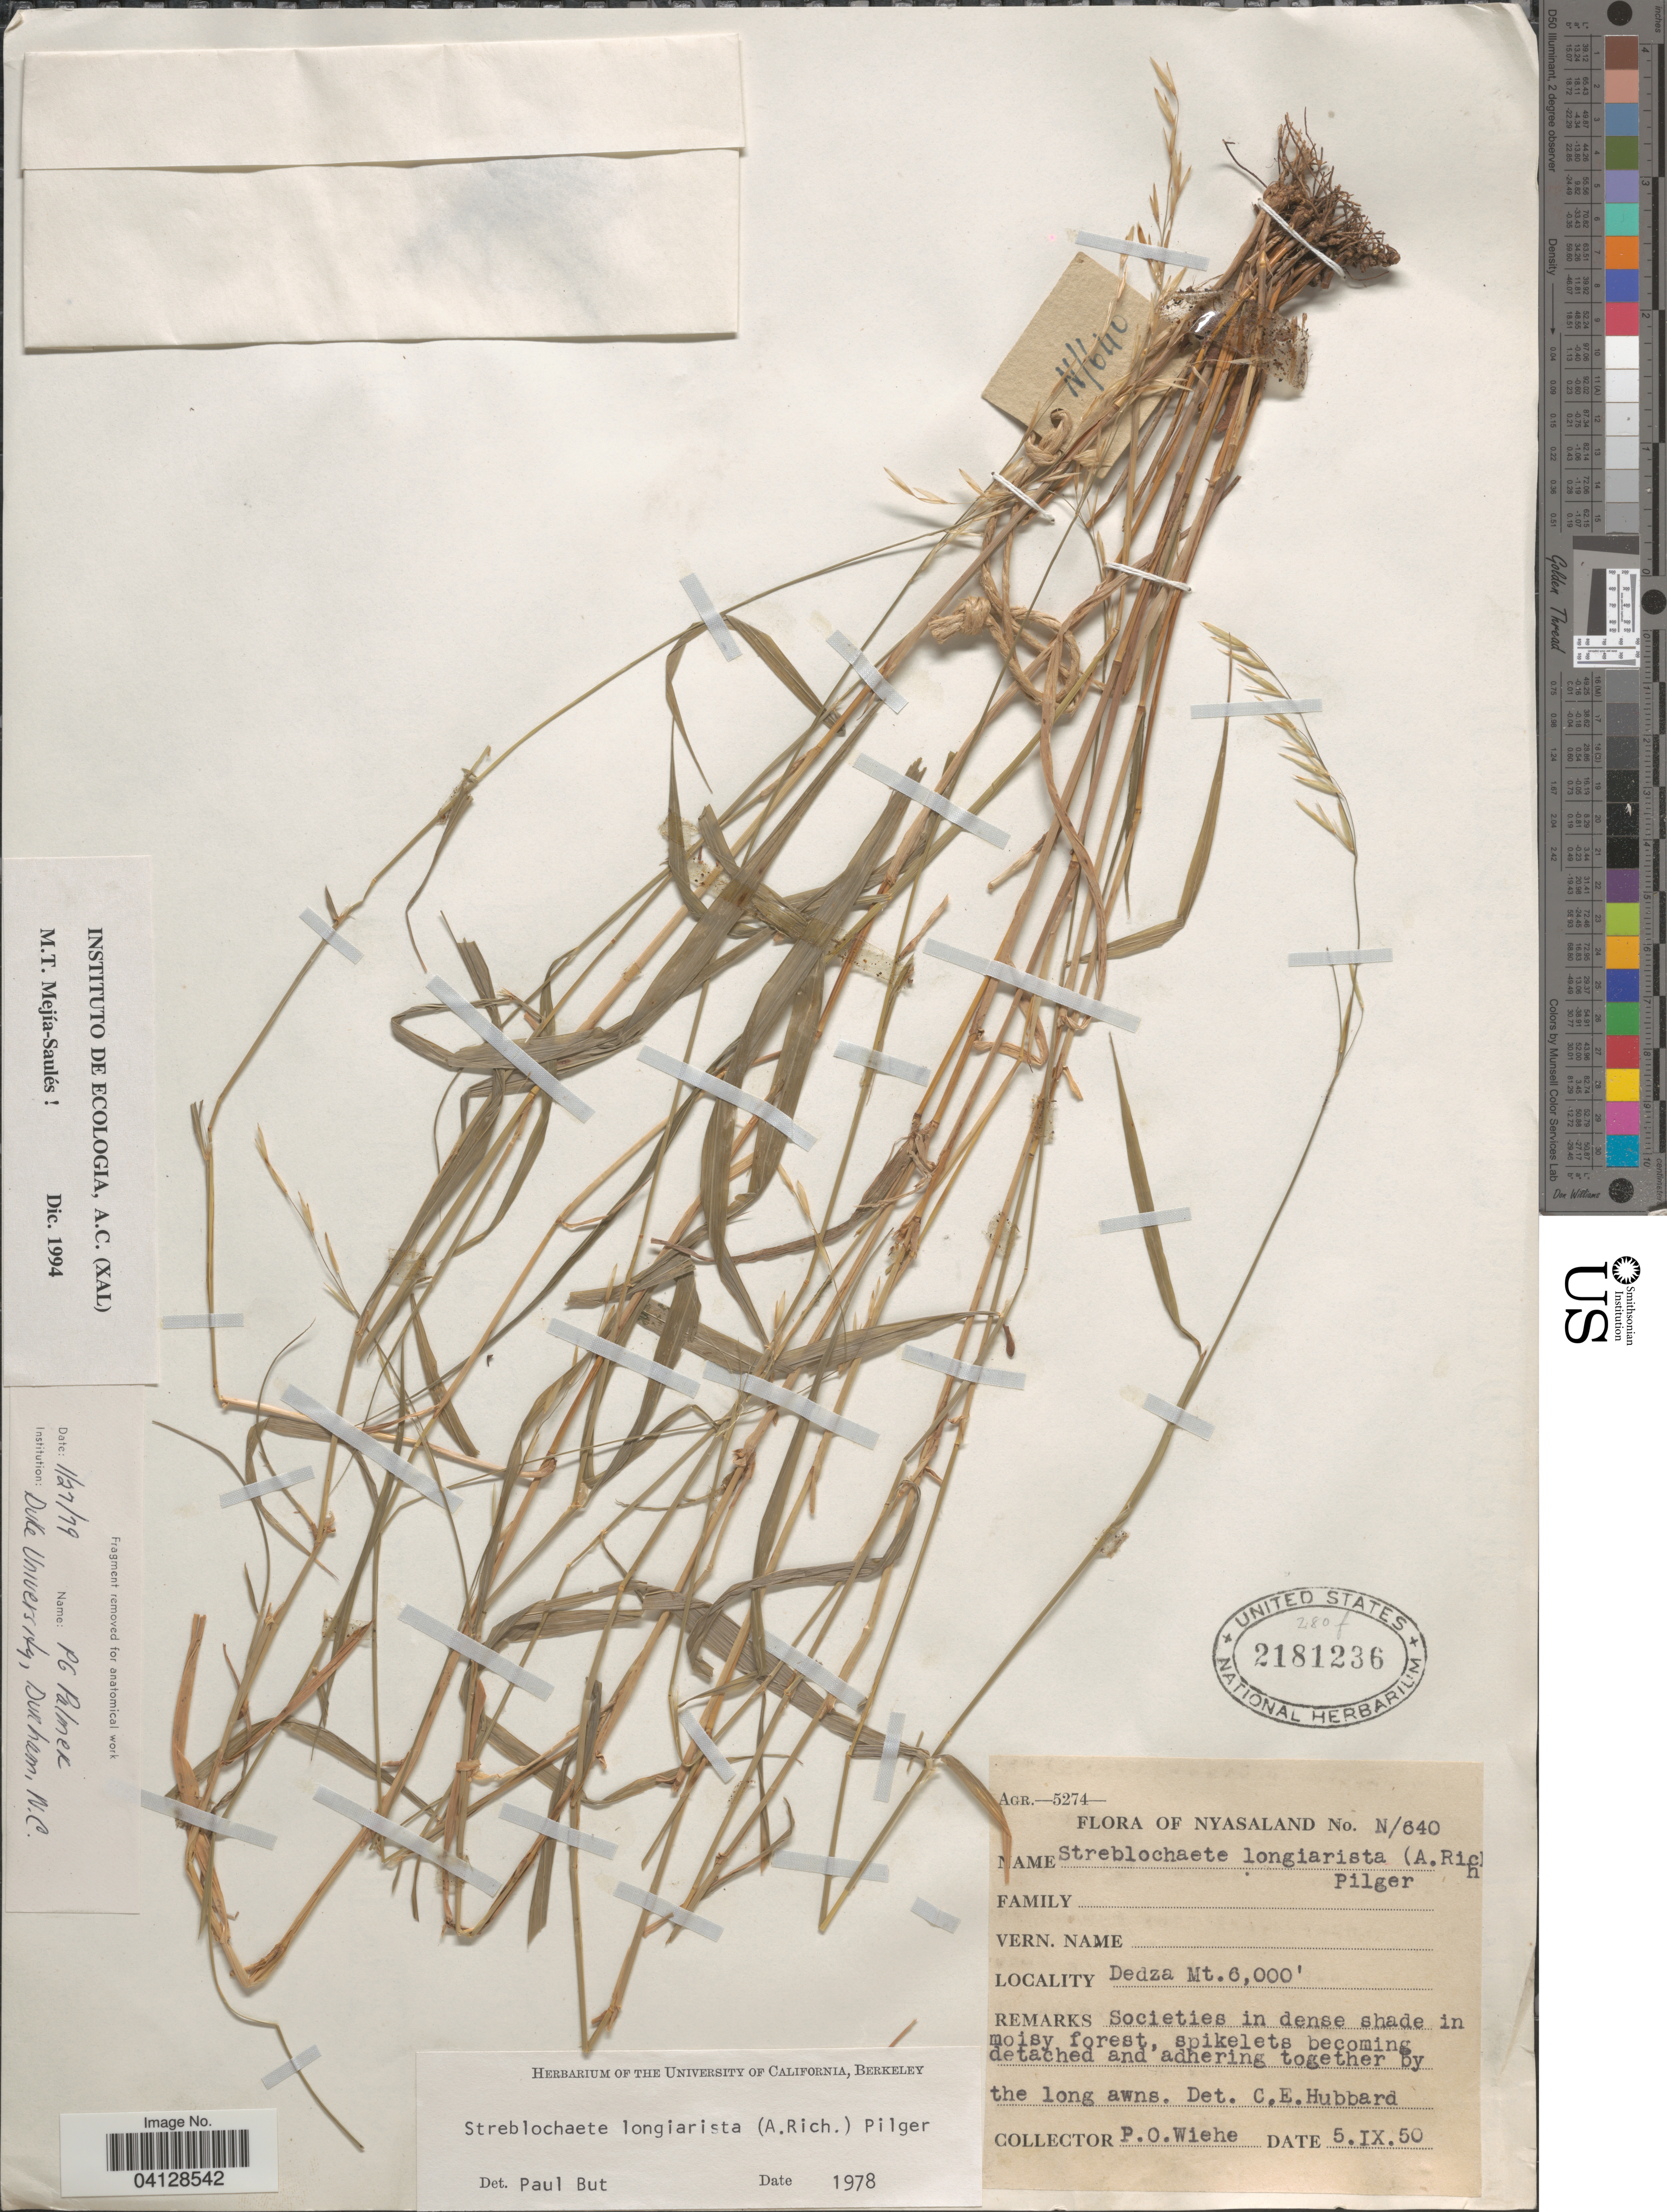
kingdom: Plantae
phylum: Tracheophyta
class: Liliopsida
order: Poales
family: Poaceae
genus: Streblochaete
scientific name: Streblochaete longiarista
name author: (A. Rich.) Pilg.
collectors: P. Wiehe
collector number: N/640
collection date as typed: Transcribed d/m/y: 5/9/50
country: Malawi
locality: Nyasaland. Dedza Mt.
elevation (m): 1829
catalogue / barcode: US 2181236